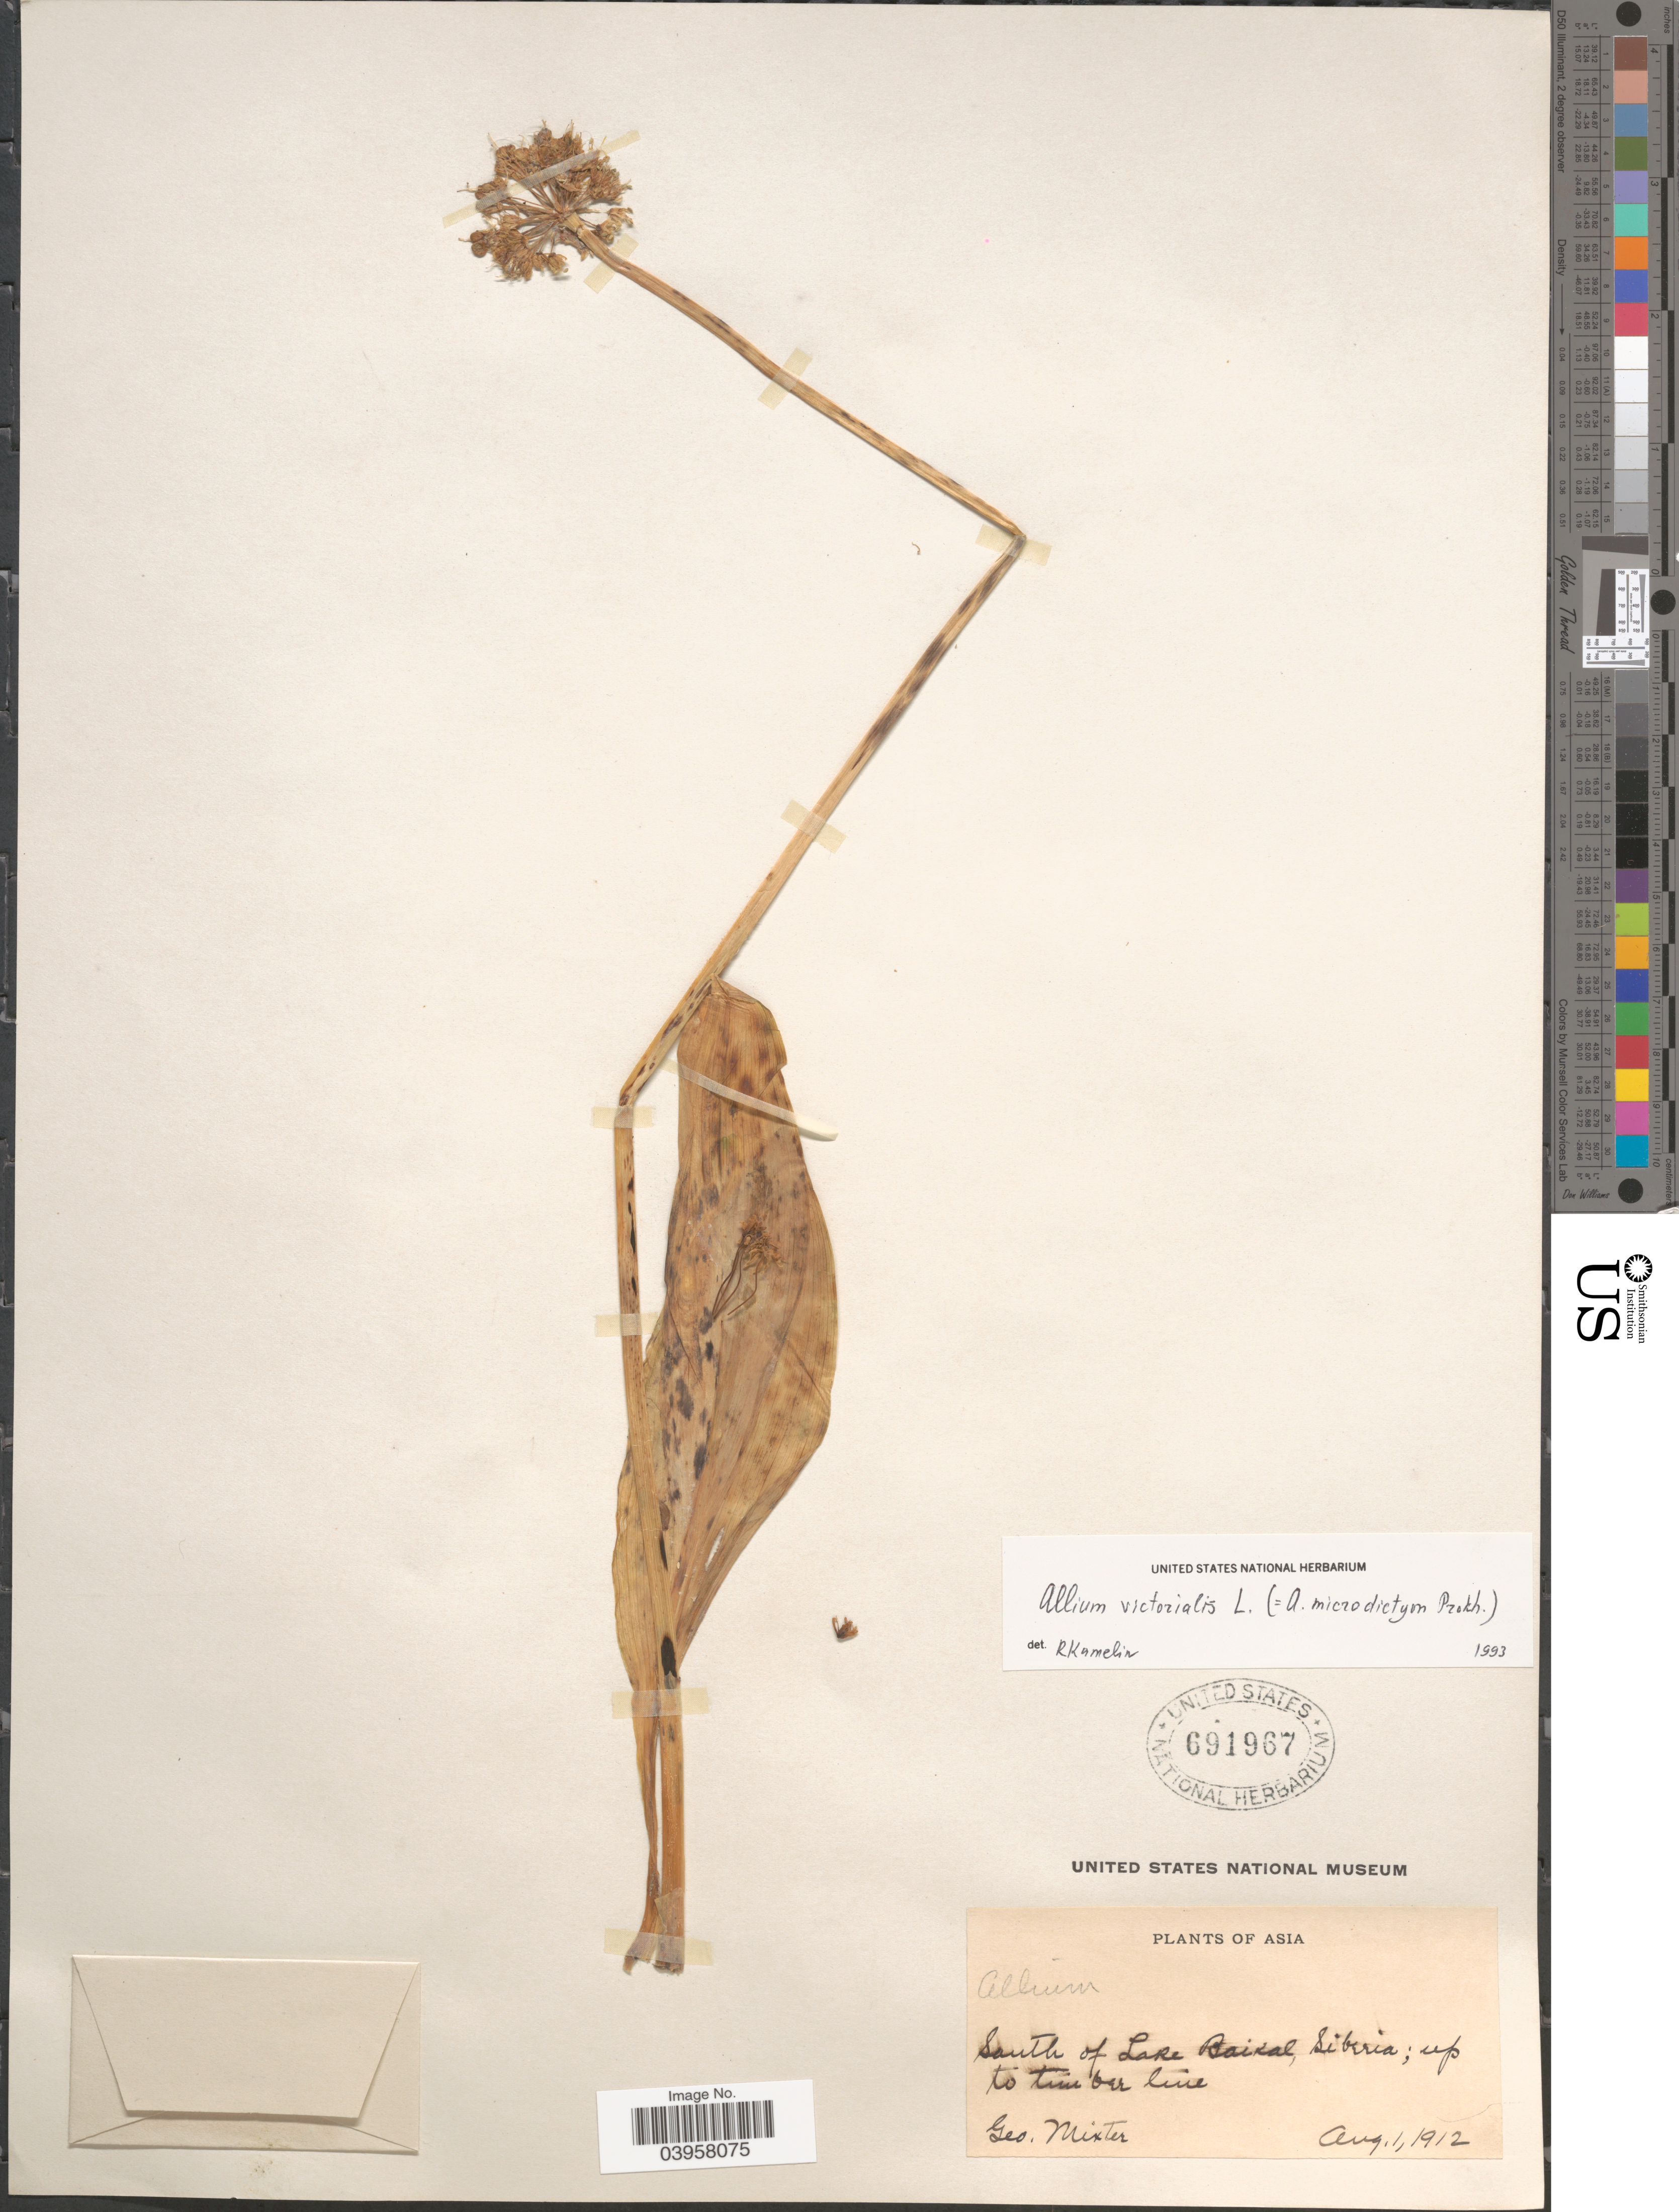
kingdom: Plantae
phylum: Tracheophyta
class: Liliopsida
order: Asparagales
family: Amaryllidaceae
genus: Allium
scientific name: Allium victorialis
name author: L.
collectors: G. Mixter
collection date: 1912-08-01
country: Russian Federation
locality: Asia. South of Lake Baikal, Siberia.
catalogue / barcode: US 691967